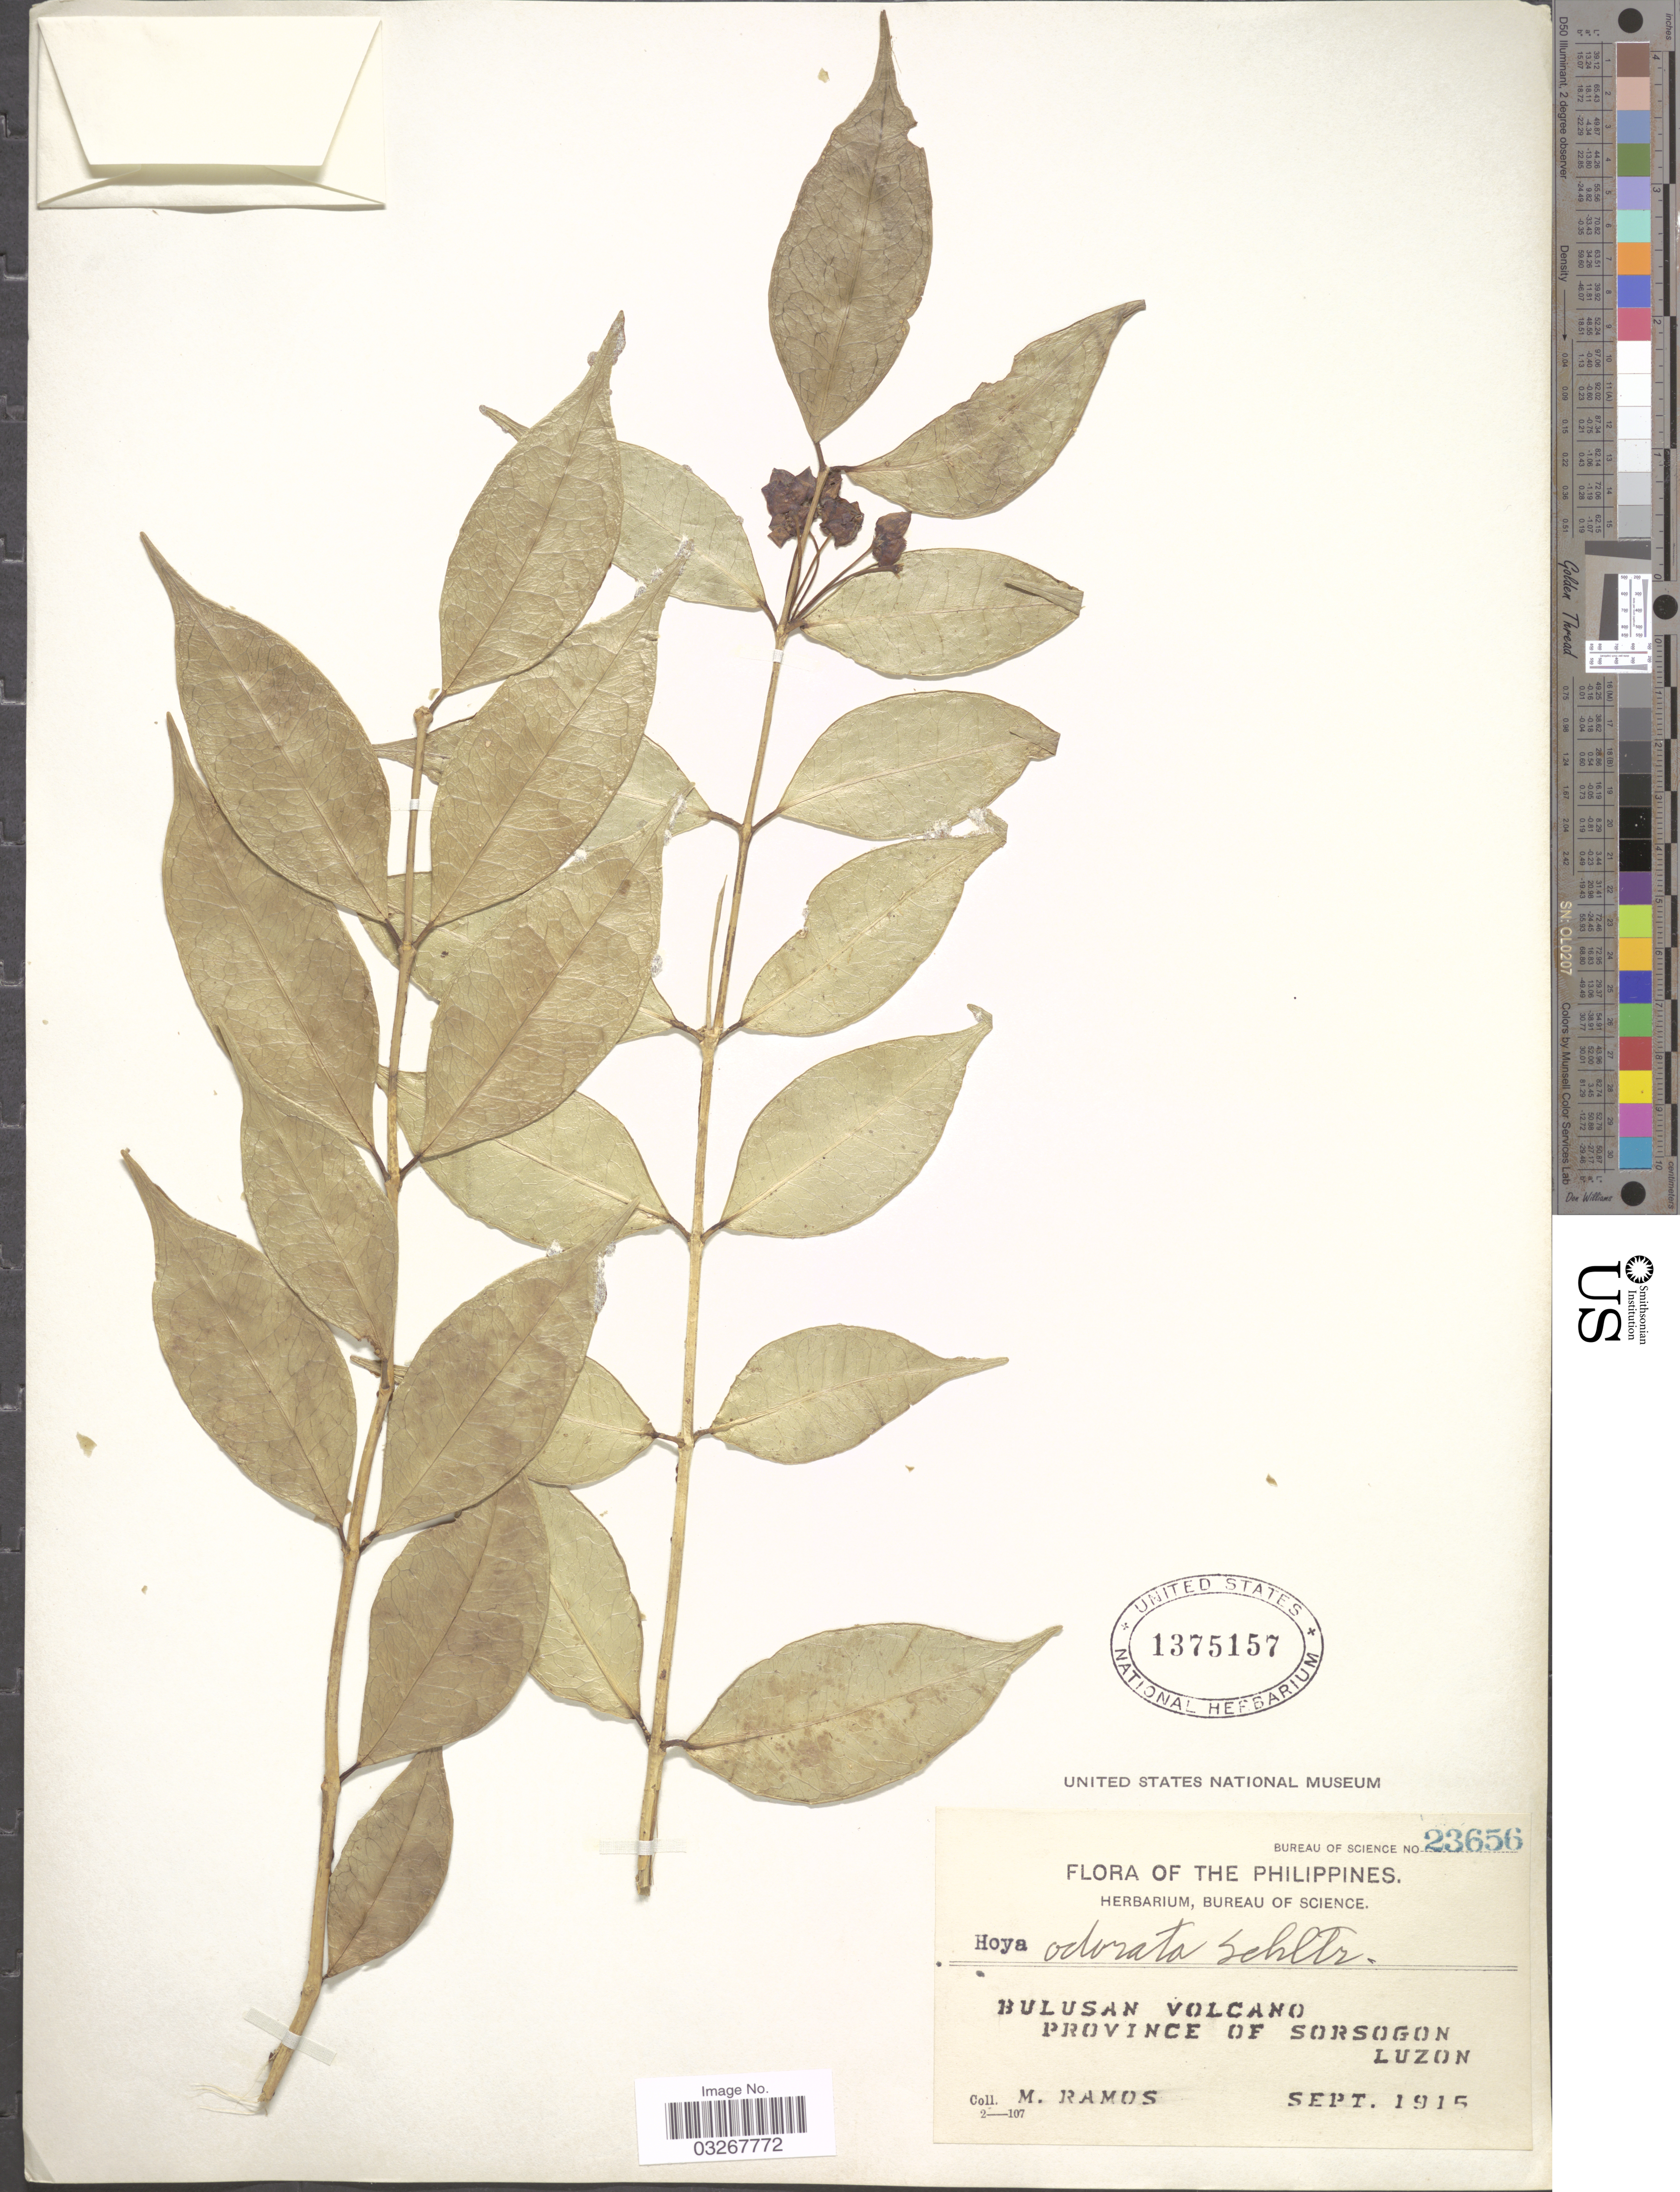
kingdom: Plantae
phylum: Tracheophyta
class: Magnoliopsida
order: Gentianales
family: Apocynaceae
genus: Hoya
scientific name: Hoya odorata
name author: Schltr.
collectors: M. Ramos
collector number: Bureau of Science 23656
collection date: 1915-09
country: Philippines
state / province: Bicol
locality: Bulusan Volcano. Province of Sorsogon. Luzon.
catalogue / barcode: US 1375157